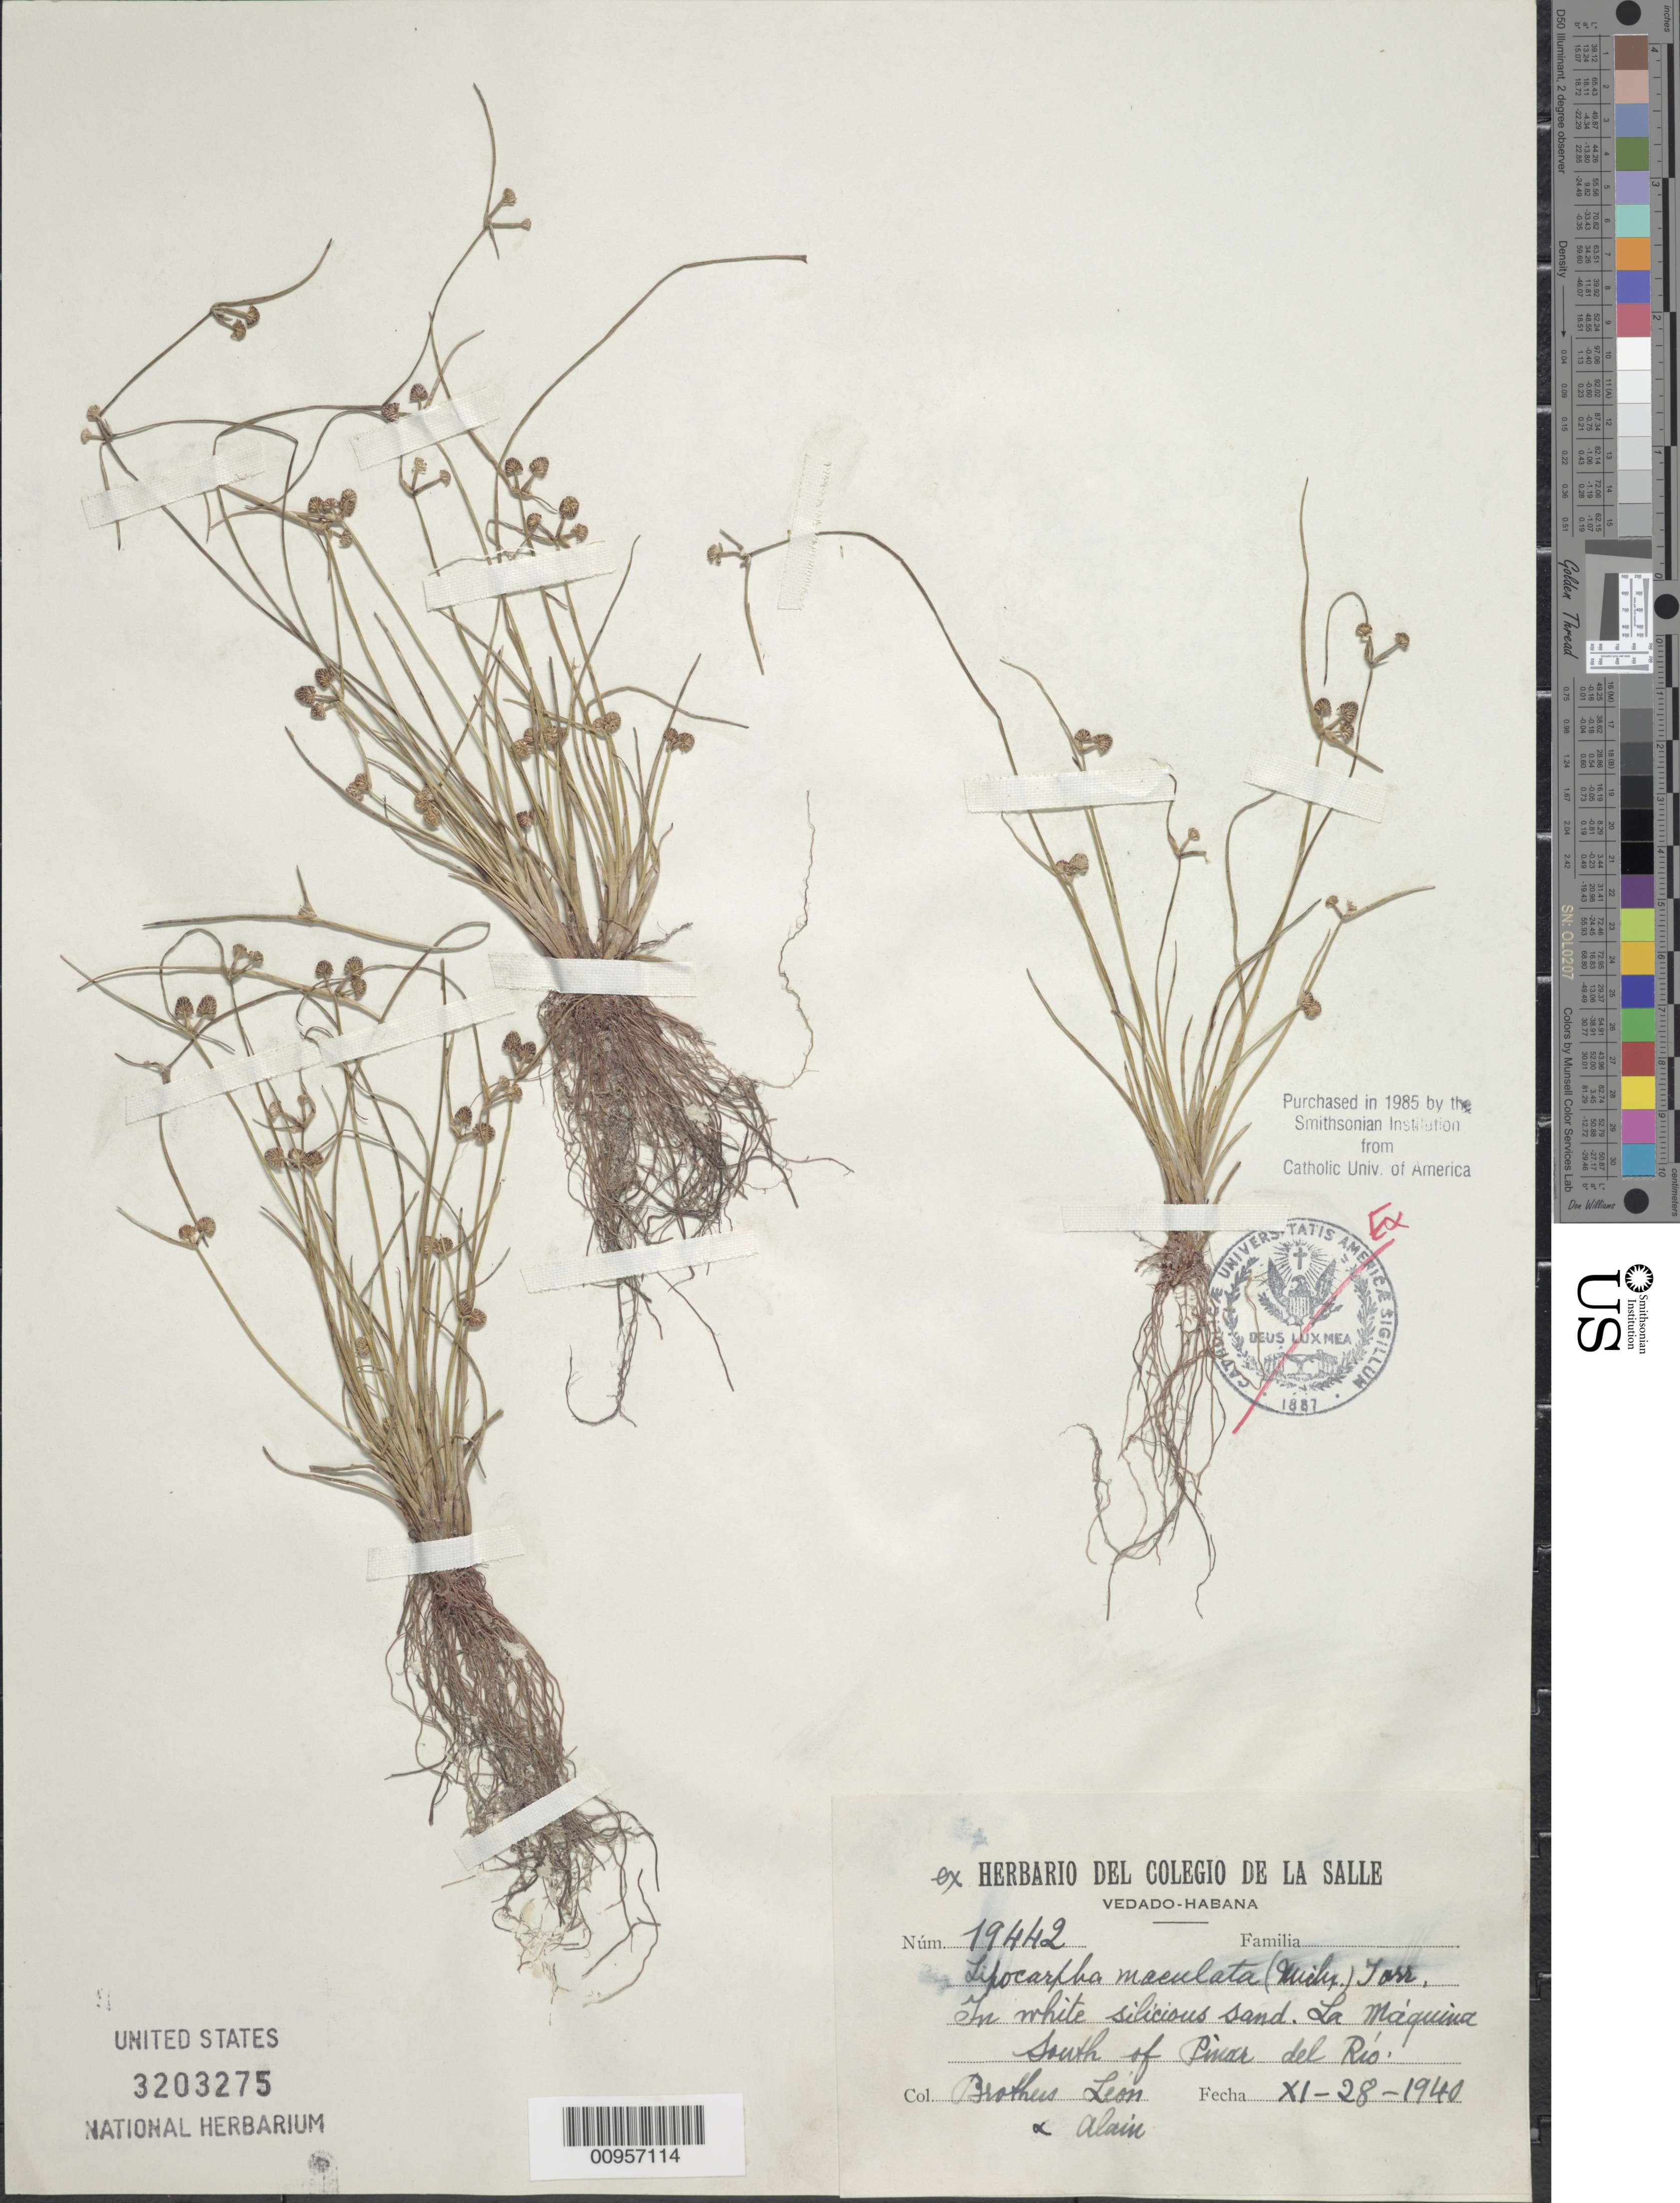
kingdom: Plantae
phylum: Tracheophyta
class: Liliopsida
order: Poales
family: Cyperaceae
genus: Cyperus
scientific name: Cyperus salzmannianus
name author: (Steud.) Bauters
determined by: Strong, M. T., (US), Smithsonian Institution - National Museum of Natural History (UNITED STATES)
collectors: Bro. León & A. H. Liogier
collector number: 19442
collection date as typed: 28 Nov 1940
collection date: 1940-11-28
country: Cuba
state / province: Pinar del Rio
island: Cuba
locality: La Máquina, S of Pinar del Rio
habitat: In white silicious sand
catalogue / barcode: US 3203275